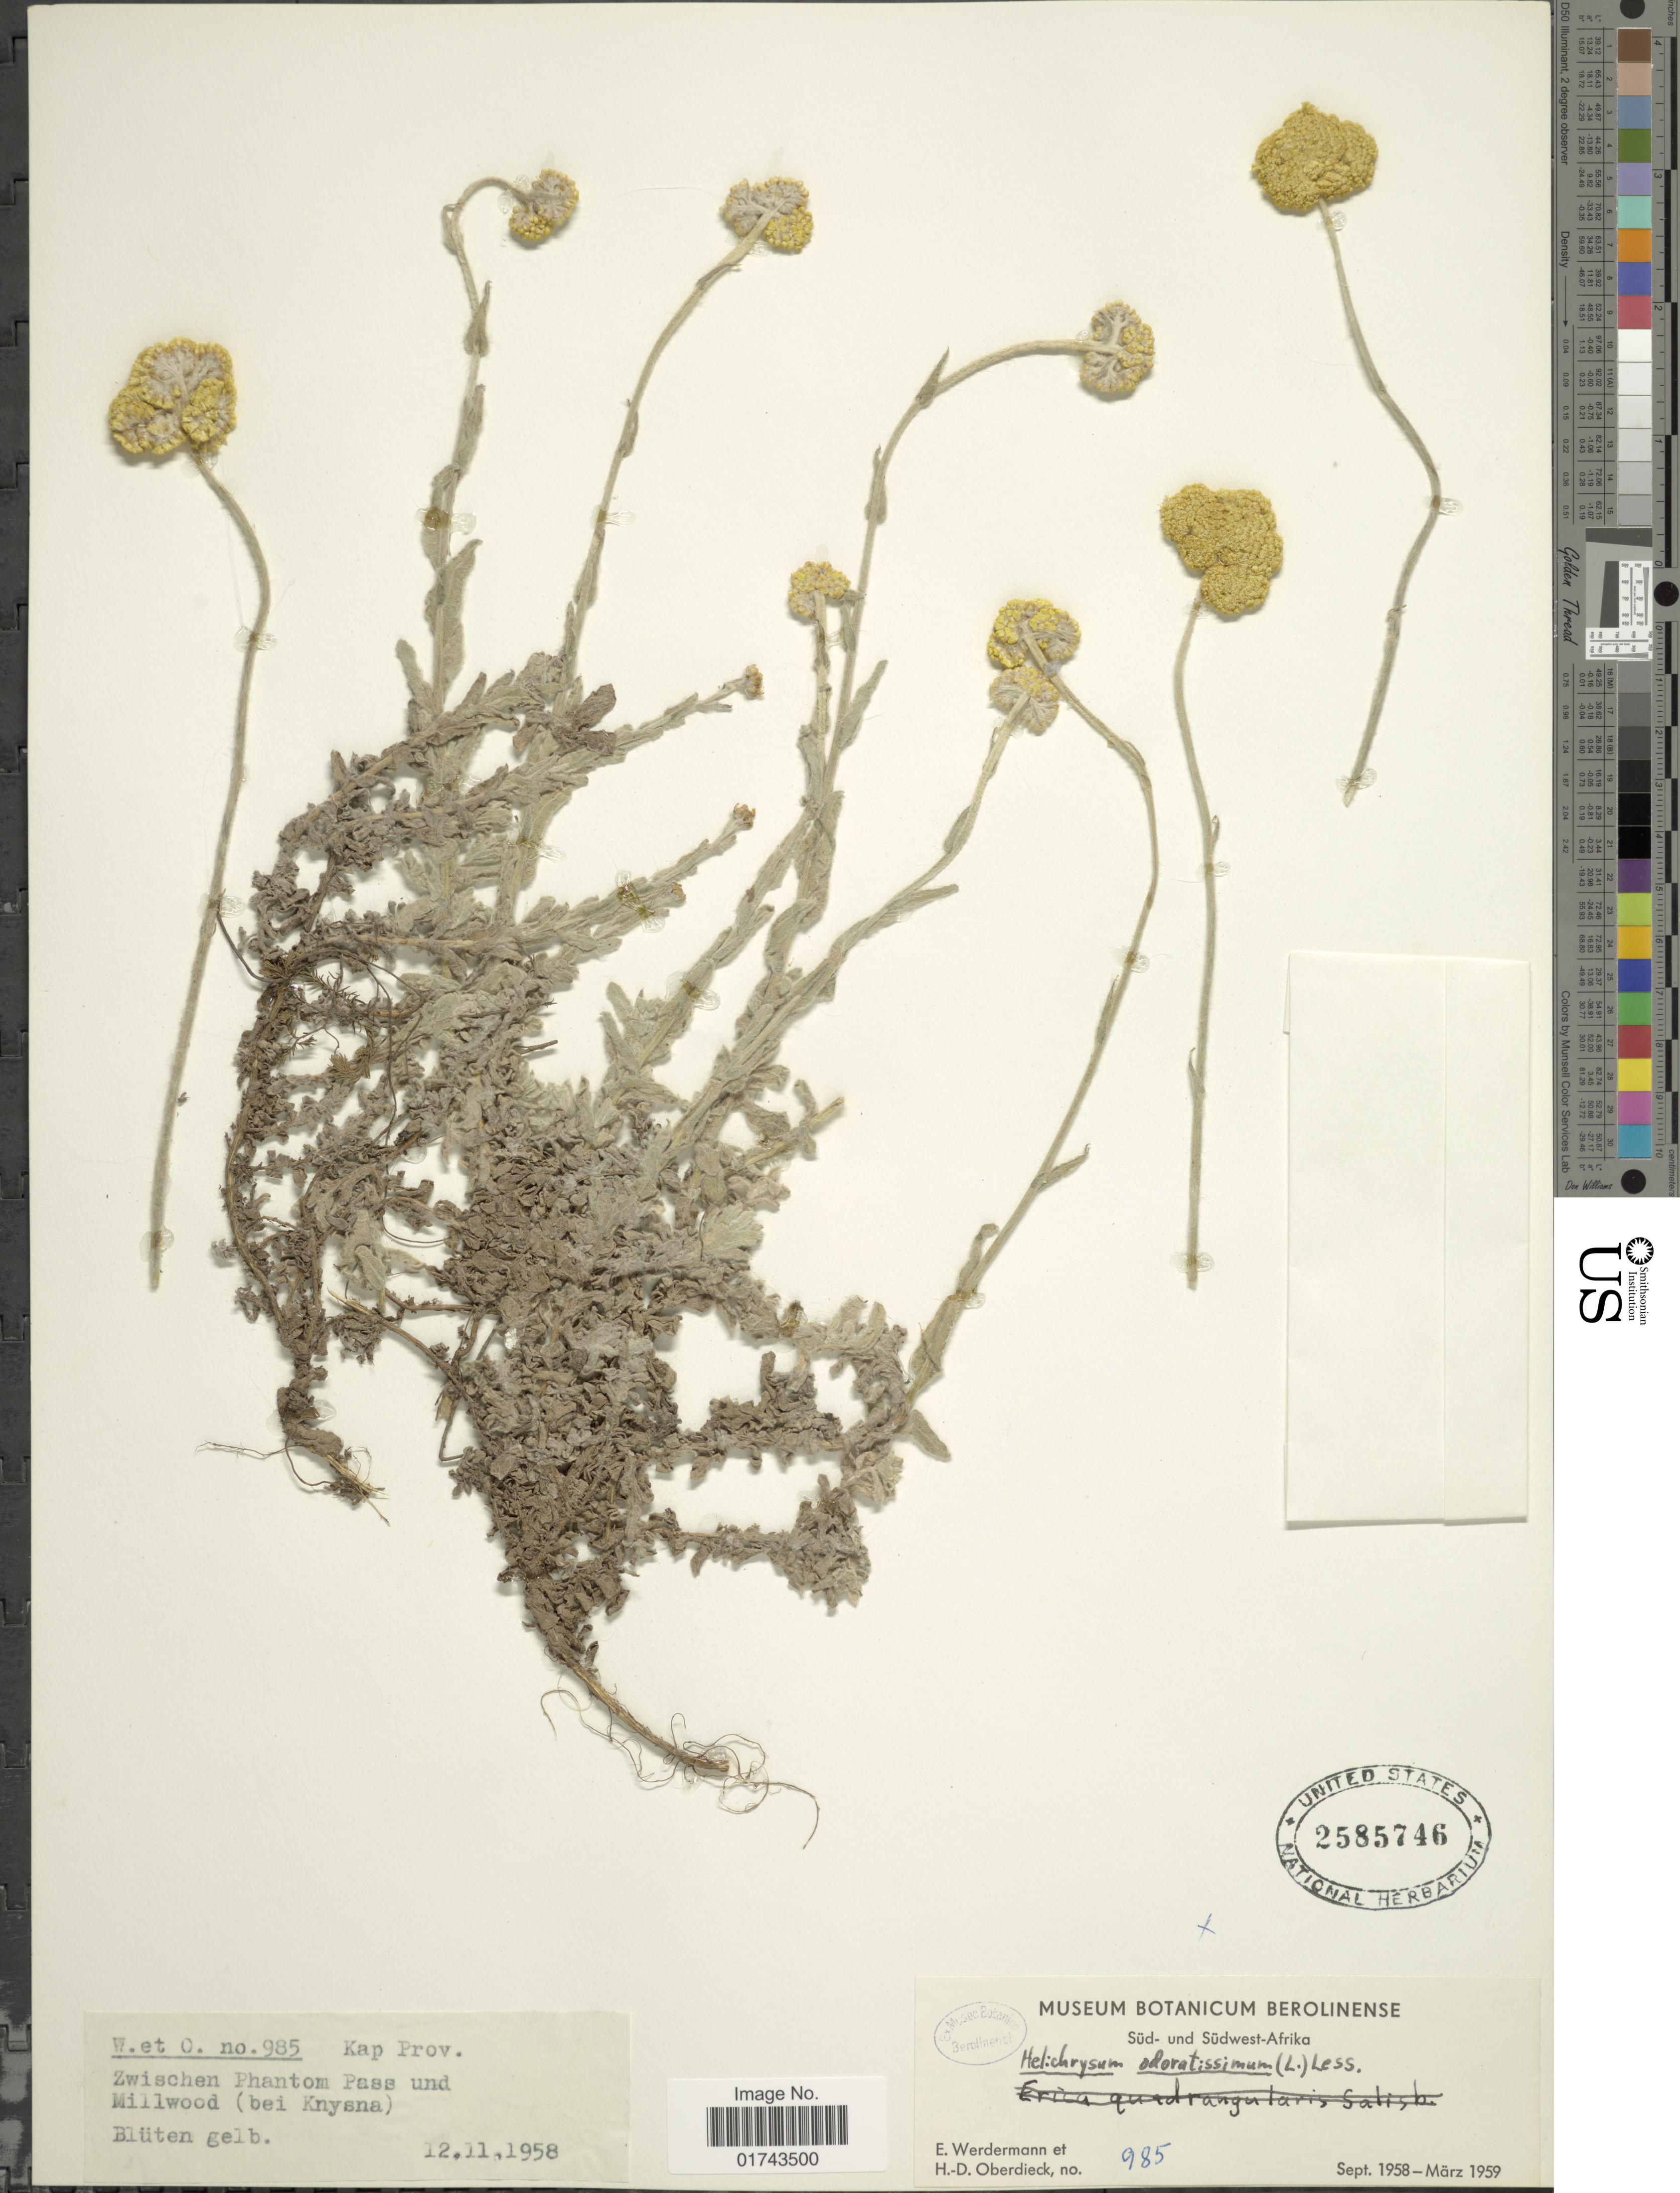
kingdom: Plantae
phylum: Tracheophyta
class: Magnoliopsida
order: Asterales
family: Asteraceae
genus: Helichrysum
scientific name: Helichrysum odoratissimum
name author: (L.) Sweet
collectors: E. Werdermann & H. Oberdieck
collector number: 985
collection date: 1958-11-12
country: South Africa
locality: Kap Prov., Zwischen Phantom Pass und Millwood (bei Knysna)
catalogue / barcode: US 2585746